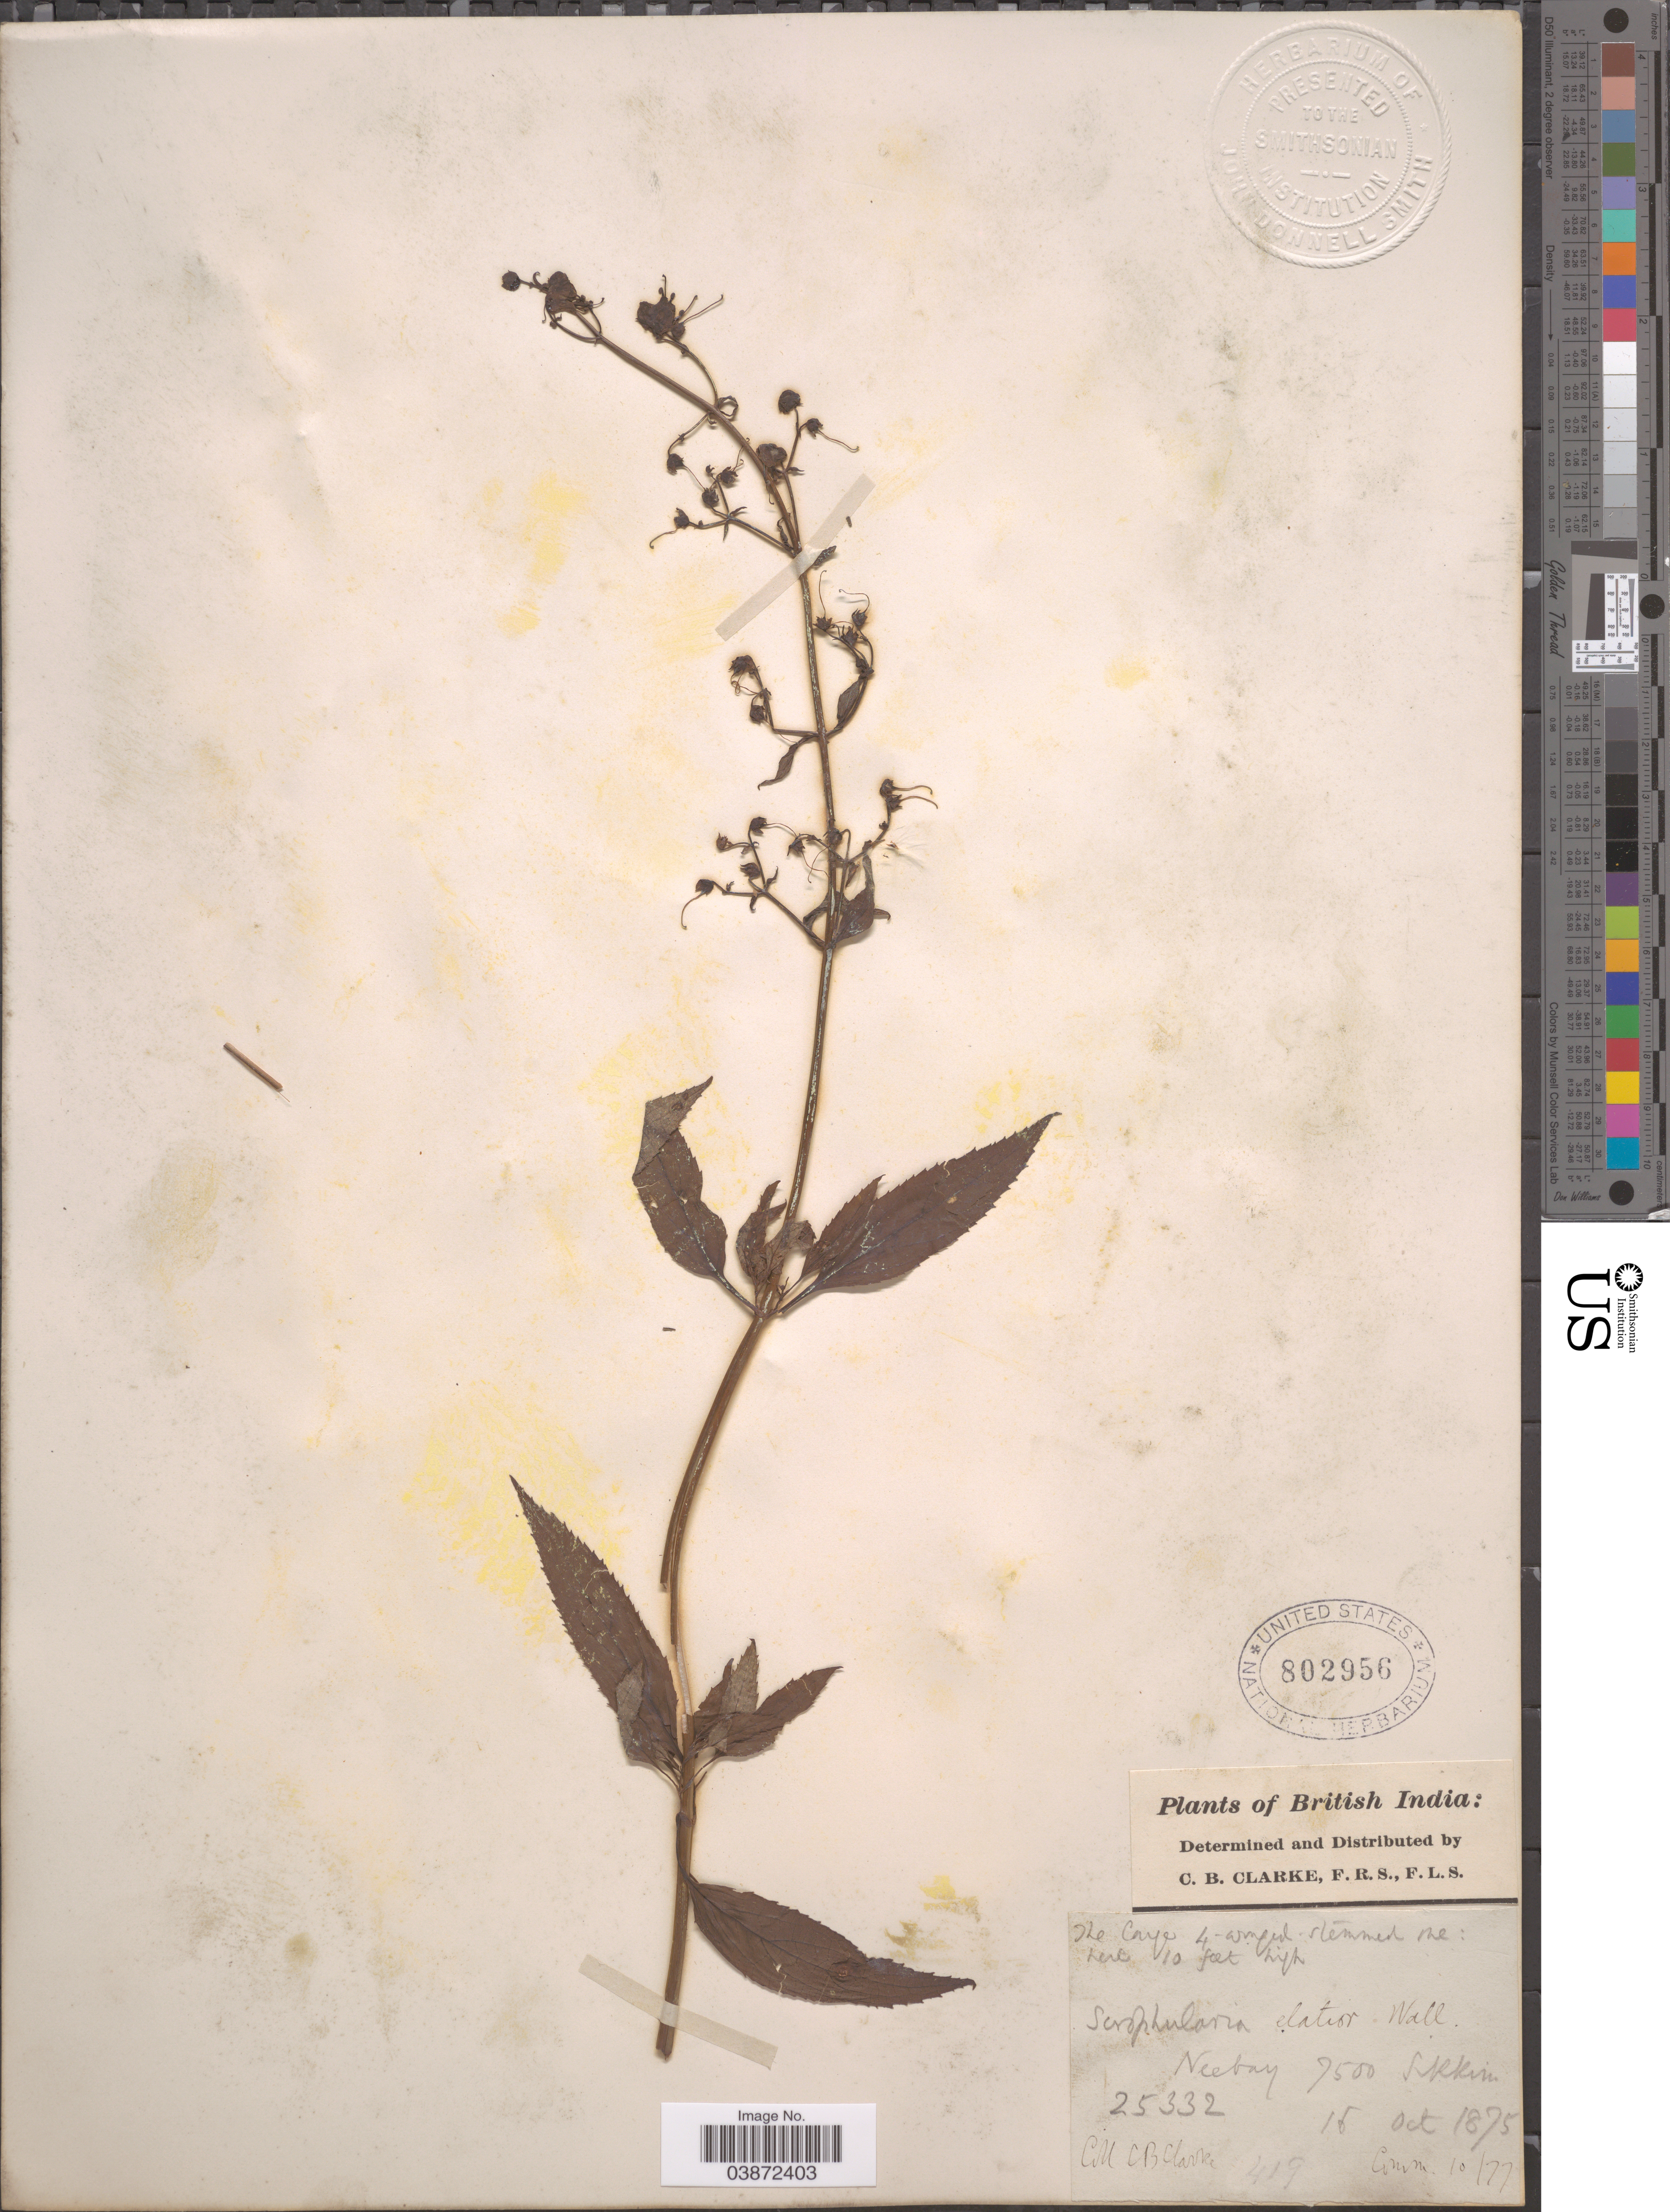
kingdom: Plantae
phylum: Tracheophyta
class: Magnoliopsida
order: Lamiales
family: Scrophulariaceae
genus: Scrophularia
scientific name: Scrophularia elatior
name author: Wall. ex Benth.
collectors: C. B. Clarke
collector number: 25332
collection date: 1875-10-16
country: India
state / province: Sikkim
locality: British India. Neebay.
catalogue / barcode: US 802956